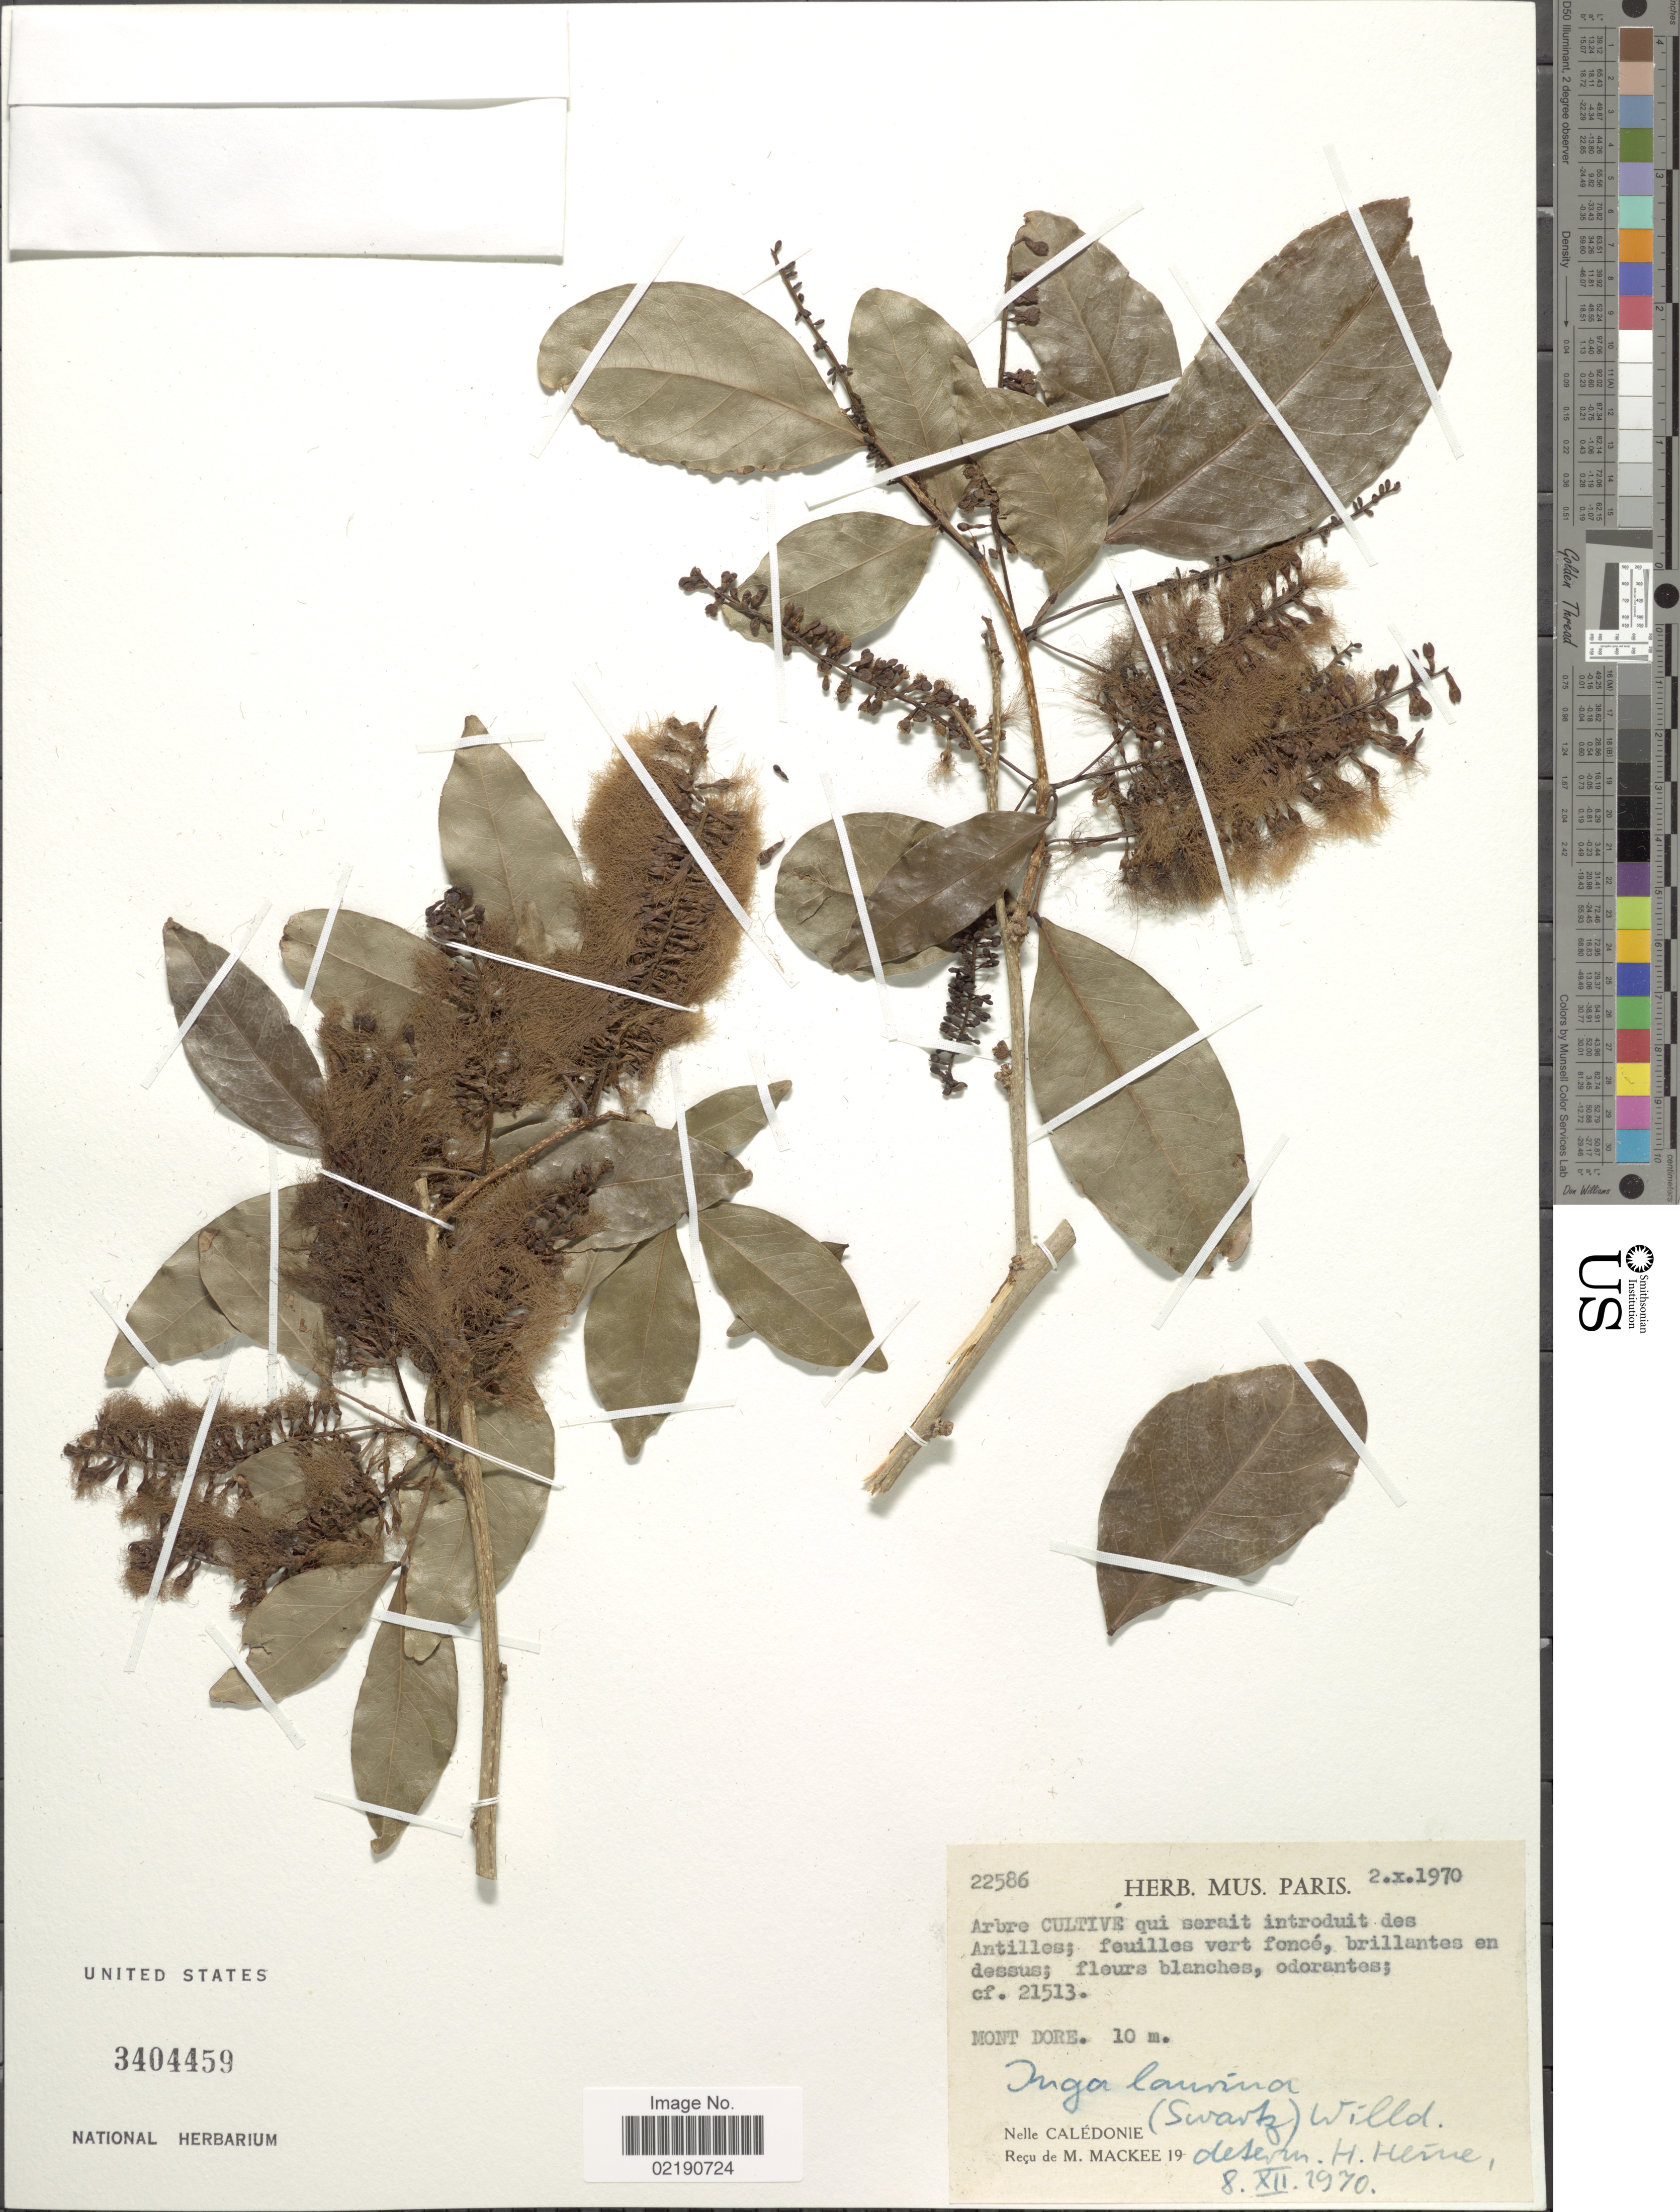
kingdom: Plantae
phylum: Tracheophyta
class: Magnoliopsida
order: Fabales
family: Fabaceae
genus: Inga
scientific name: Inga laurina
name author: (Sw.) Willd.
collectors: M. Mackee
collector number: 22586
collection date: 1970-10-02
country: New Caledonia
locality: Mont Dore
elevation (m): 10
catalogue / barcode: US 3404459